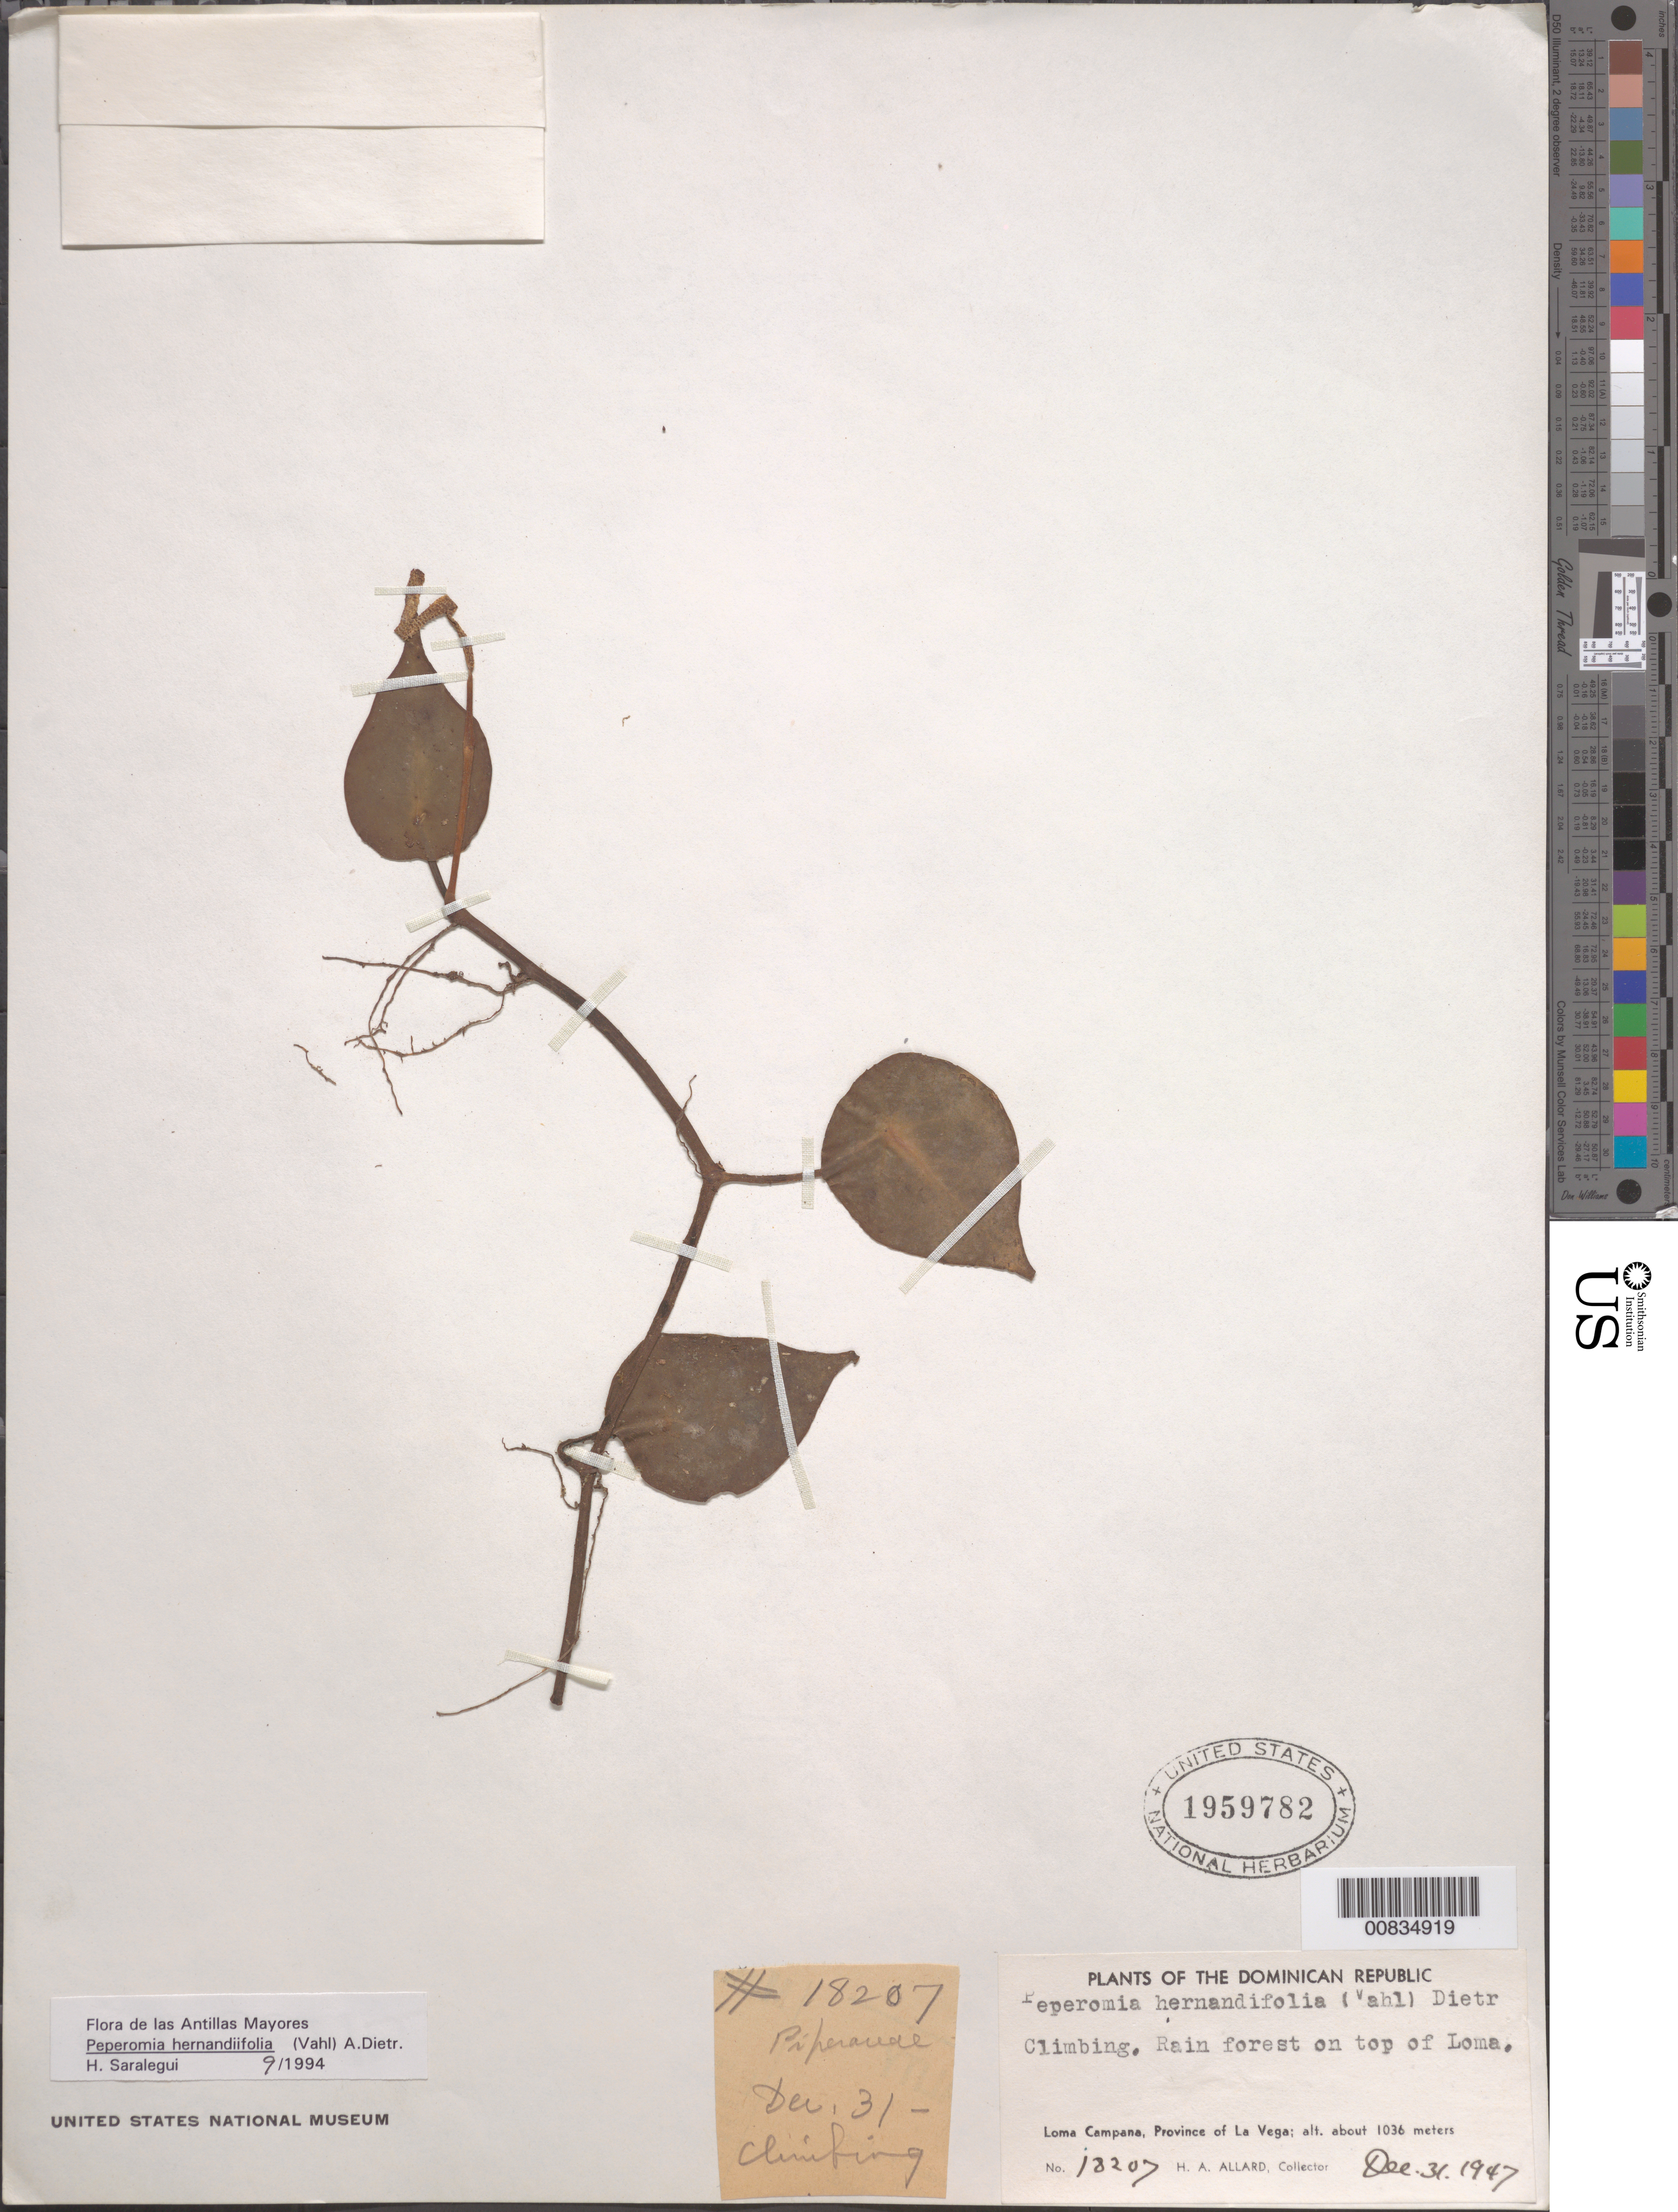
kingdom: Plantae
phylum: Tracheophyta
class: Magnoliopsida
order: Piperales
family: Piperaceae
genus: Peperomia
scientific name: Peperomia hernandiifolia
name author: (Vahl) A. Dietr.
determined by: Saralegui Boza, H., (HAJB), Jardin Botanico Nacional (Habana)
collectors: H. A. Allard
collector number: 18207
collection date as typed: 31 Dec 1947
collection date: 1947-12-31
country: Dominican Republic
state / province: La Vega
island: Hispaniola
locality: Loma Campana.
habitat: Rain forest on top of loma.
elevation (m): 1036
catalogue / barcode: US 1959782